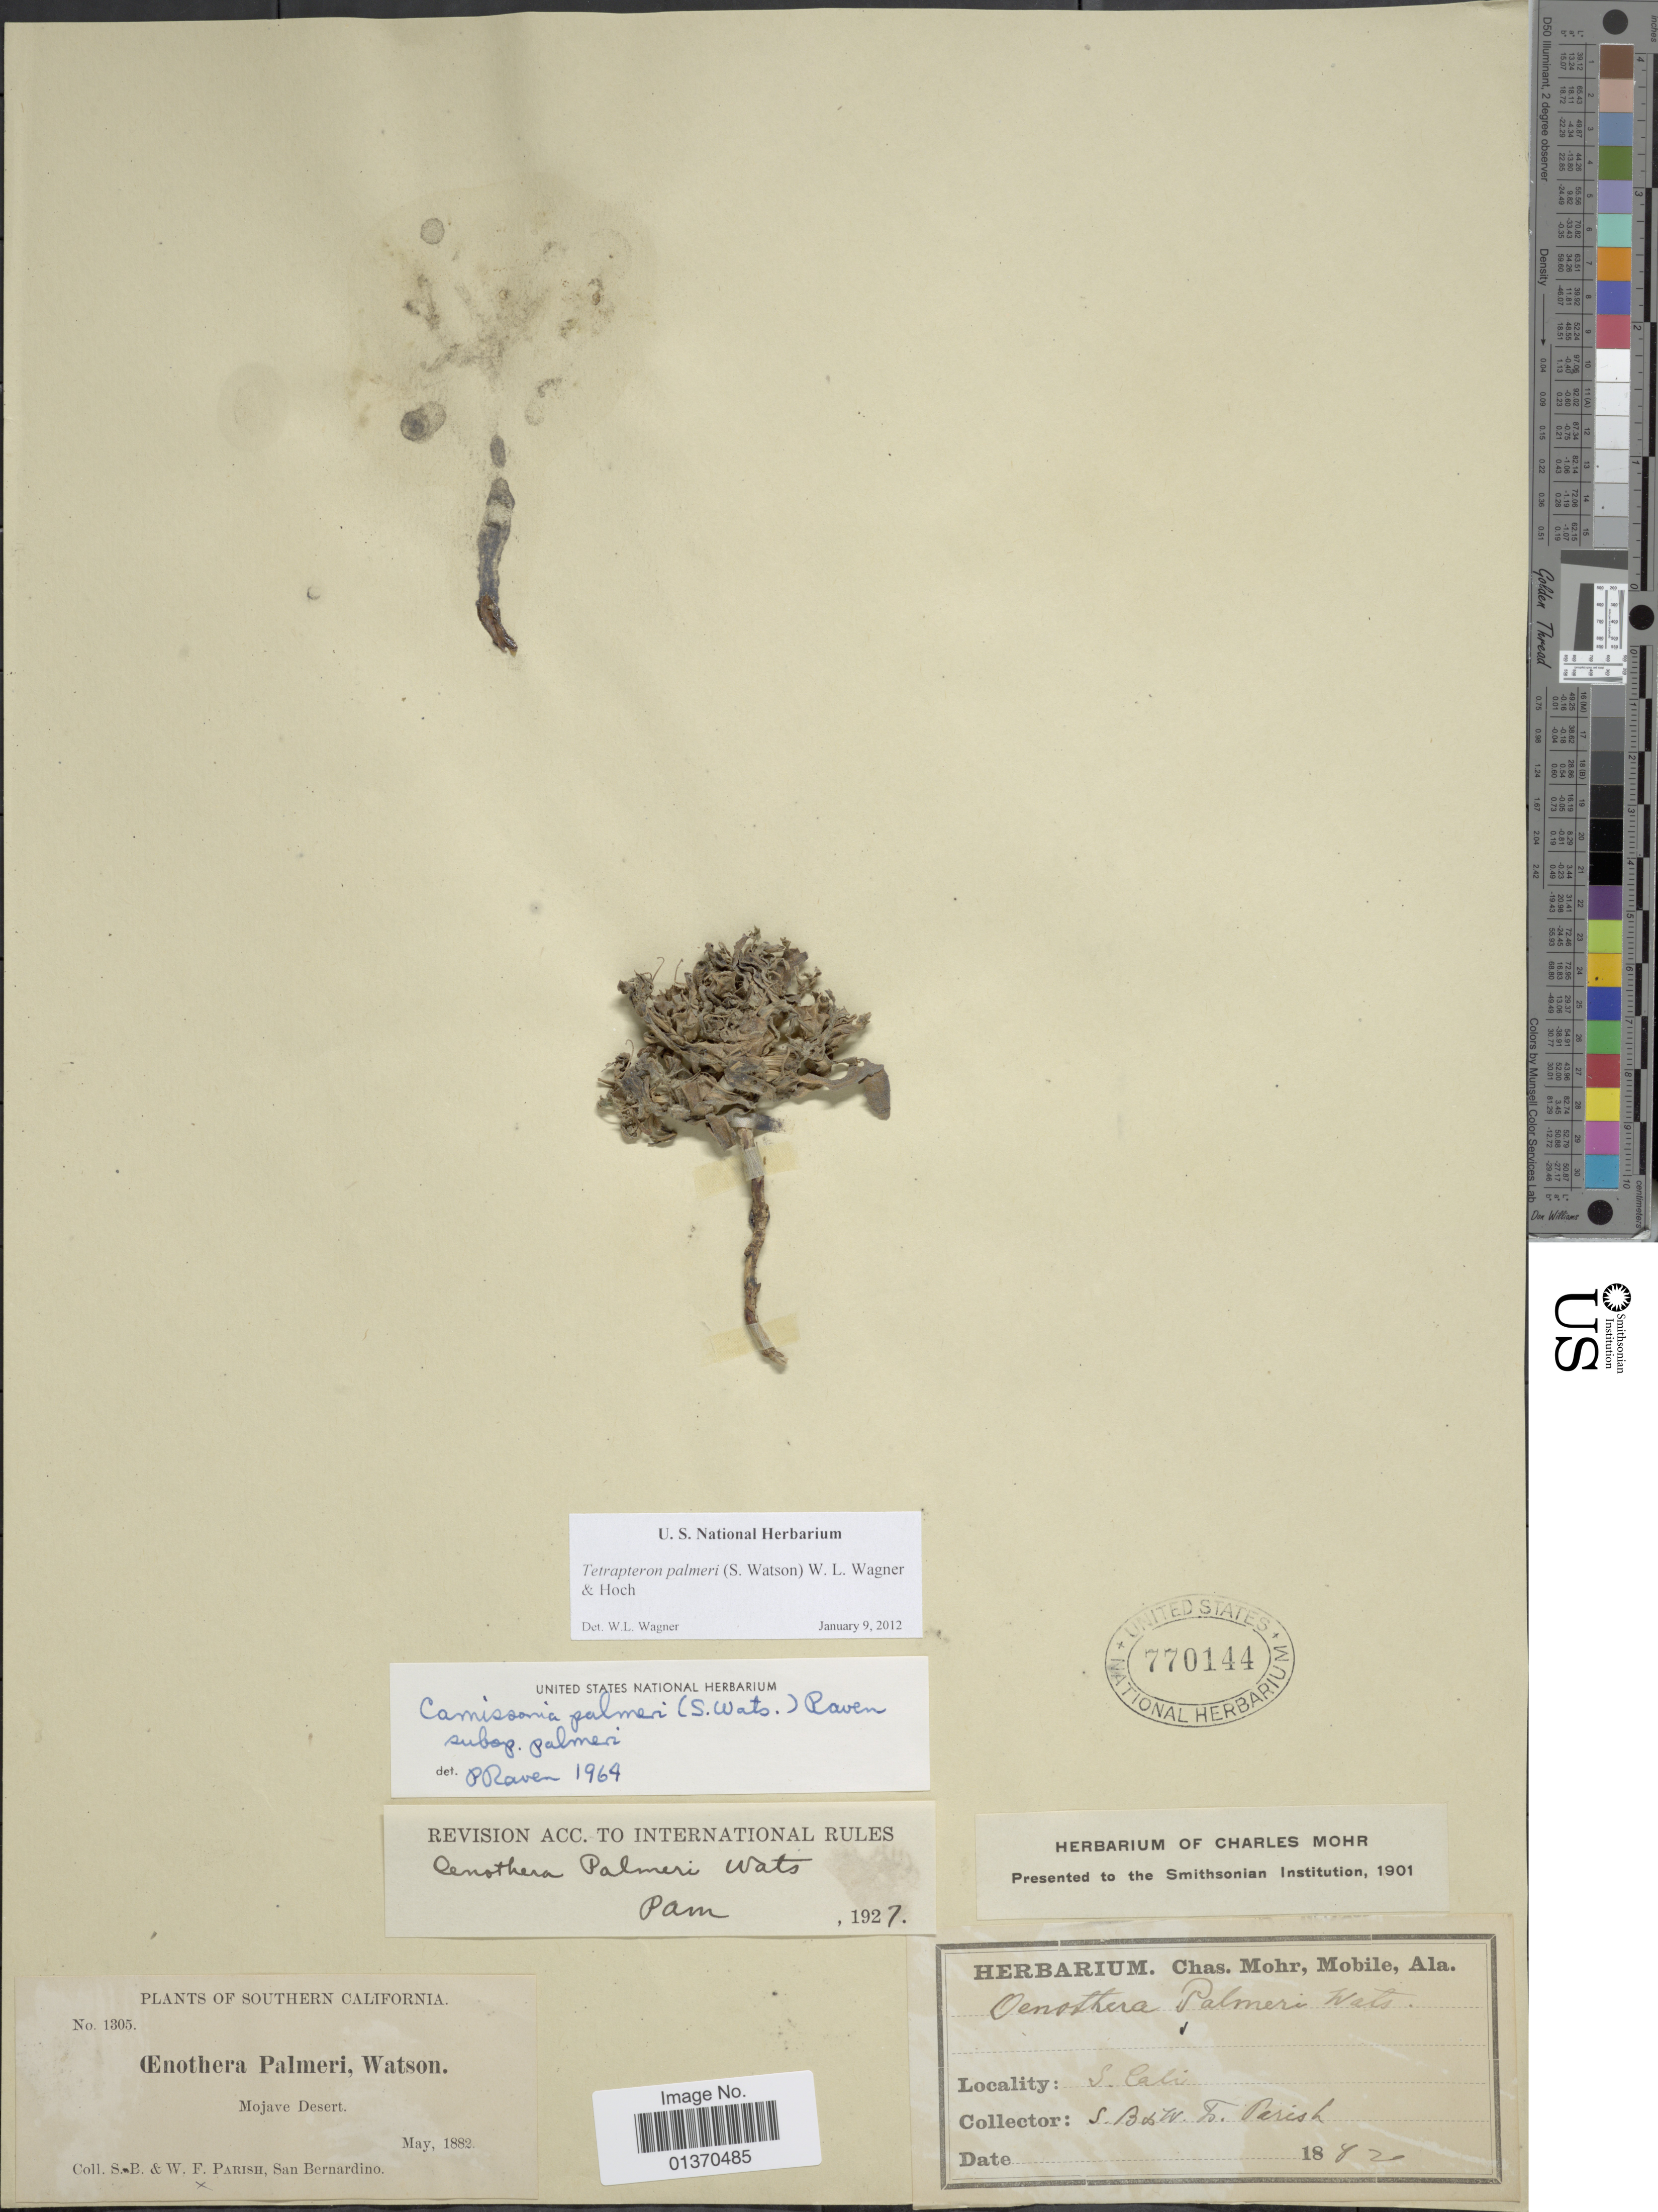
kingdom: Plantae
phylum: Tracheophyta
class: Magnoliopsida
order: Myrtales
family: Onagraceae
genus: Tetrapteron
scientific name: Tetrapteron palmeri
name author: (S. Watson) W.L. Wagner & Hoch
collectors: S. B. Parish & W. F. Parish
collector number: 1305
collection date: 1882-05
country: United States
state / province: California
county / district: San Bernardino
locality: Southern California, Mojave Desert, San Bernardino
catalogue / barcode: US 770144